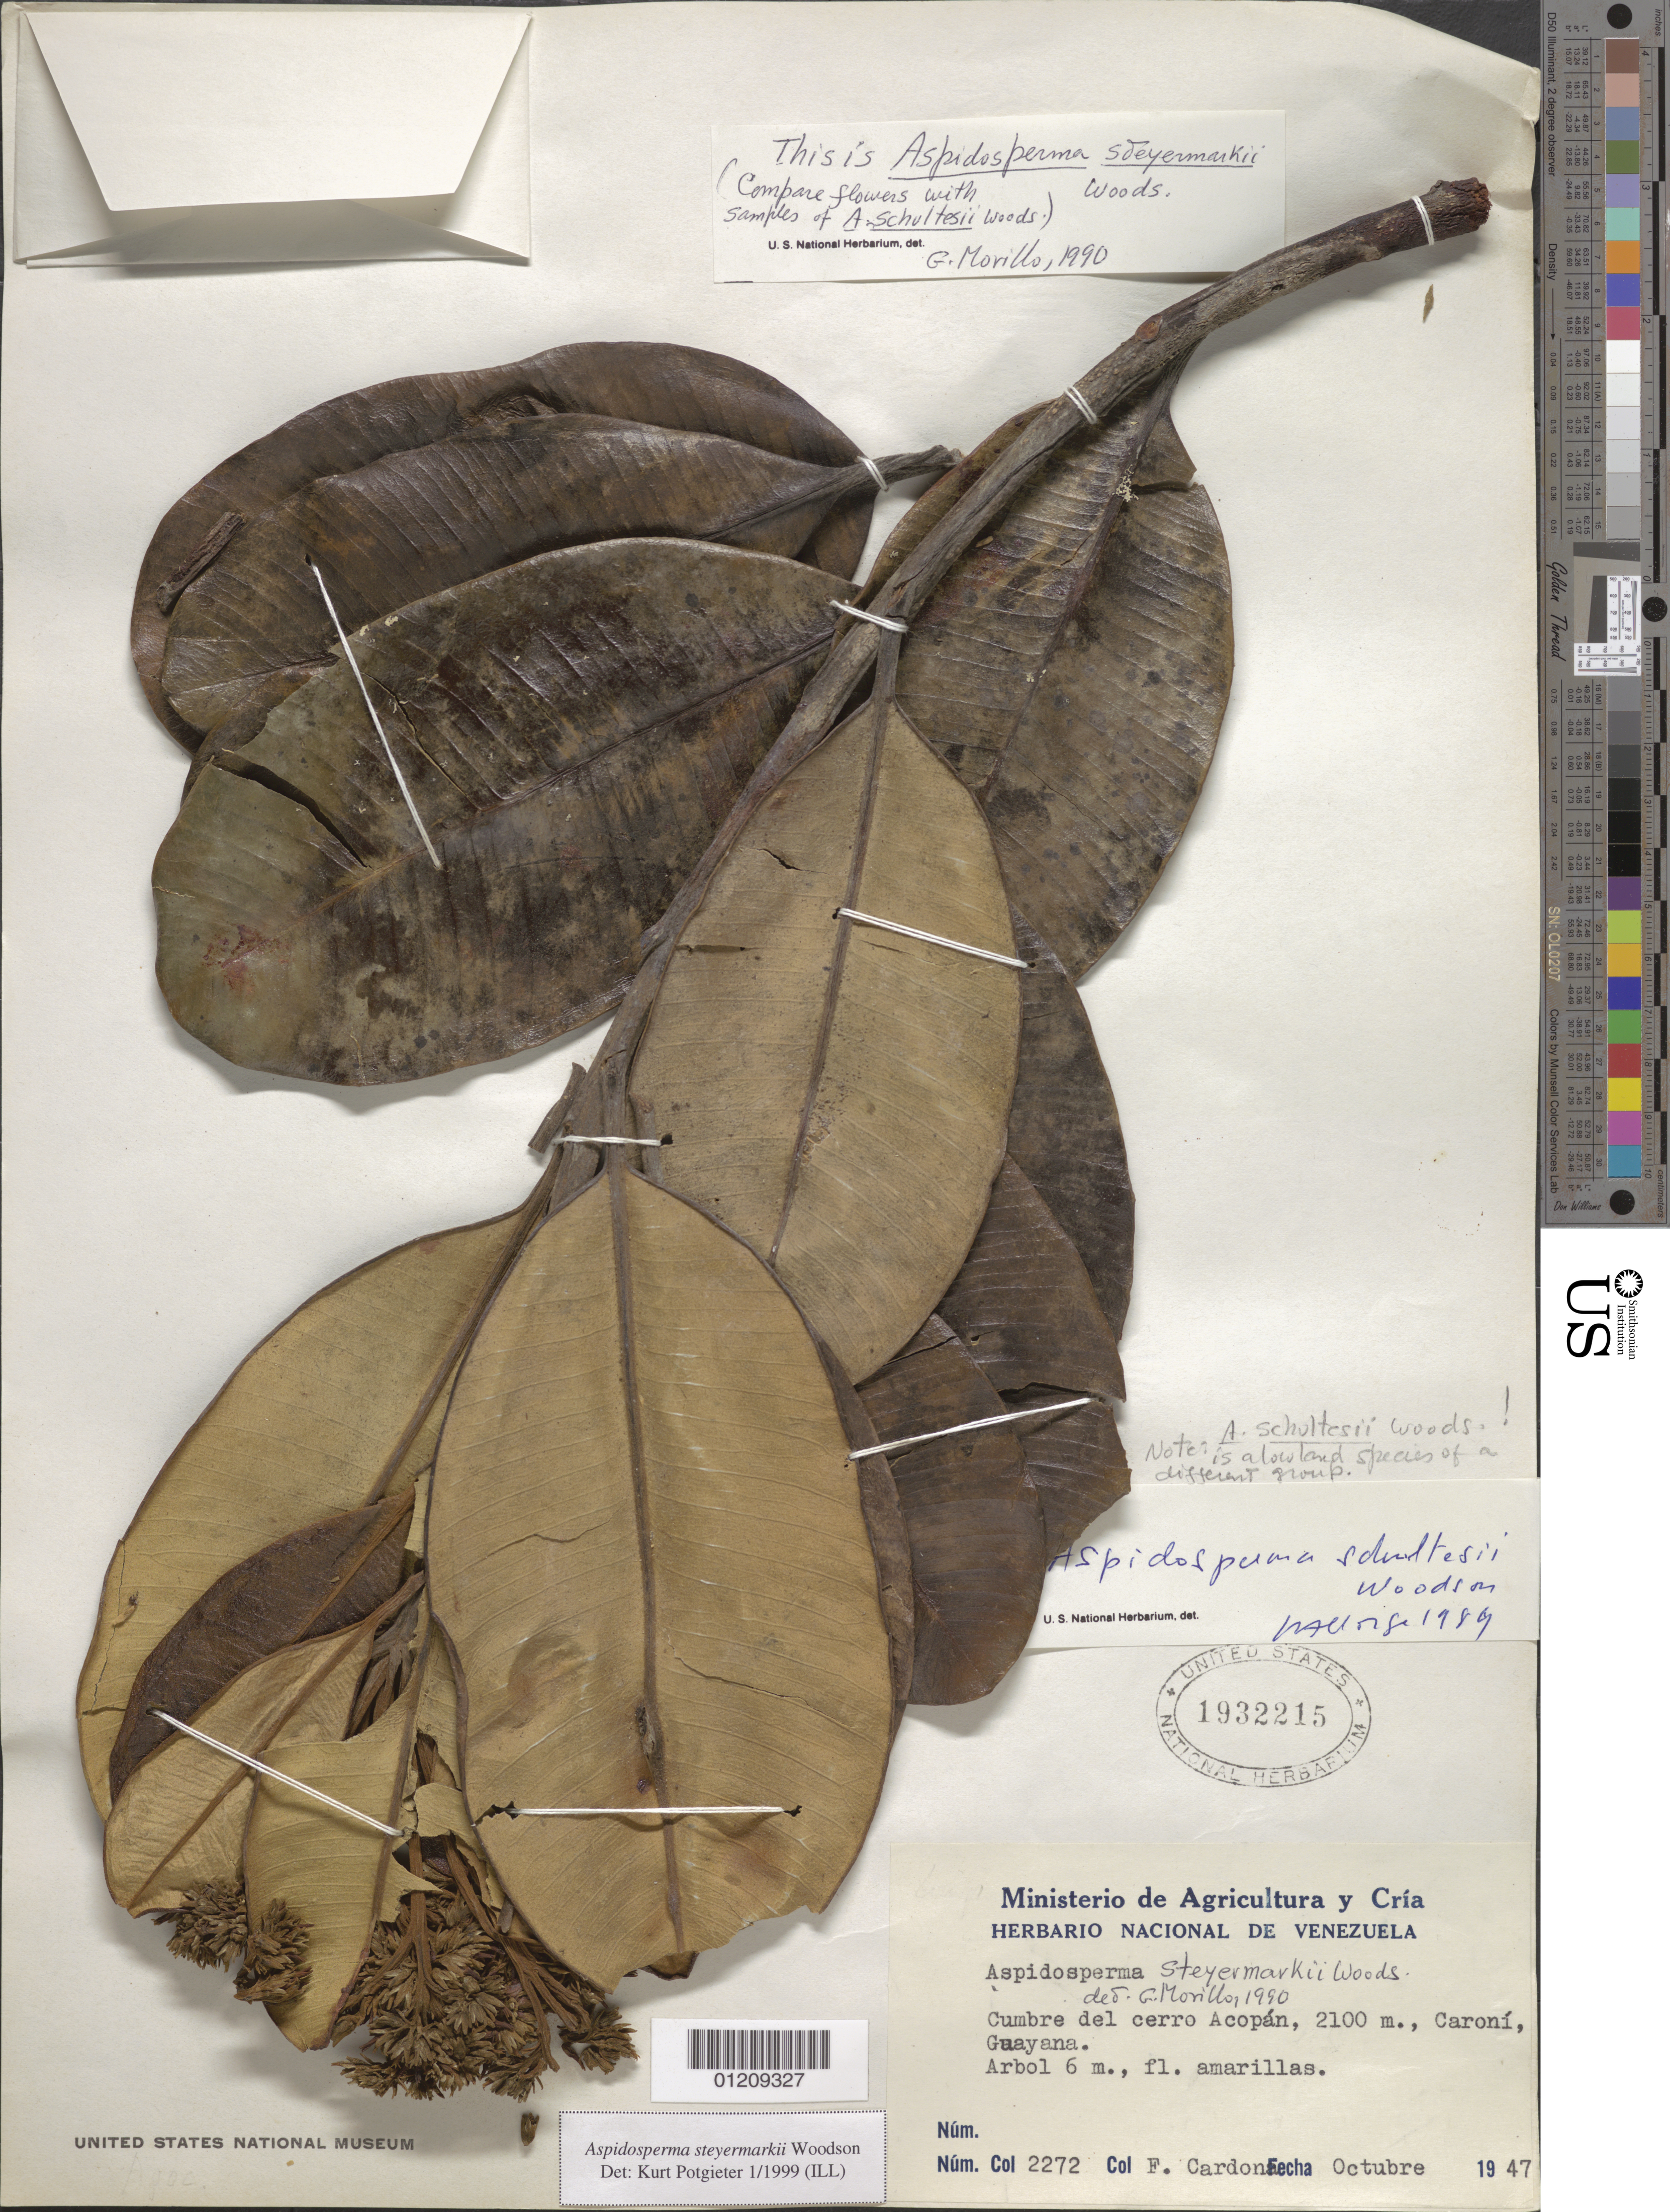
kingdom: Plantae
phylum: Tracheophyta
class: Magnoliopsida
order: Gentianales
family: Apocynaceae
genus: Aspidosperma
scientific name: Aspidosperma steyermarkii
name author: Woodson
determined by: Potgieter, K.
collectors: F. Cardona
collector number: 2272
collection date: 1947-10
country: Venezuela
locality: Cumbre del cerro Acopán, Caroní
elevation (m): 2100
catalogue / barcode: US 1932215